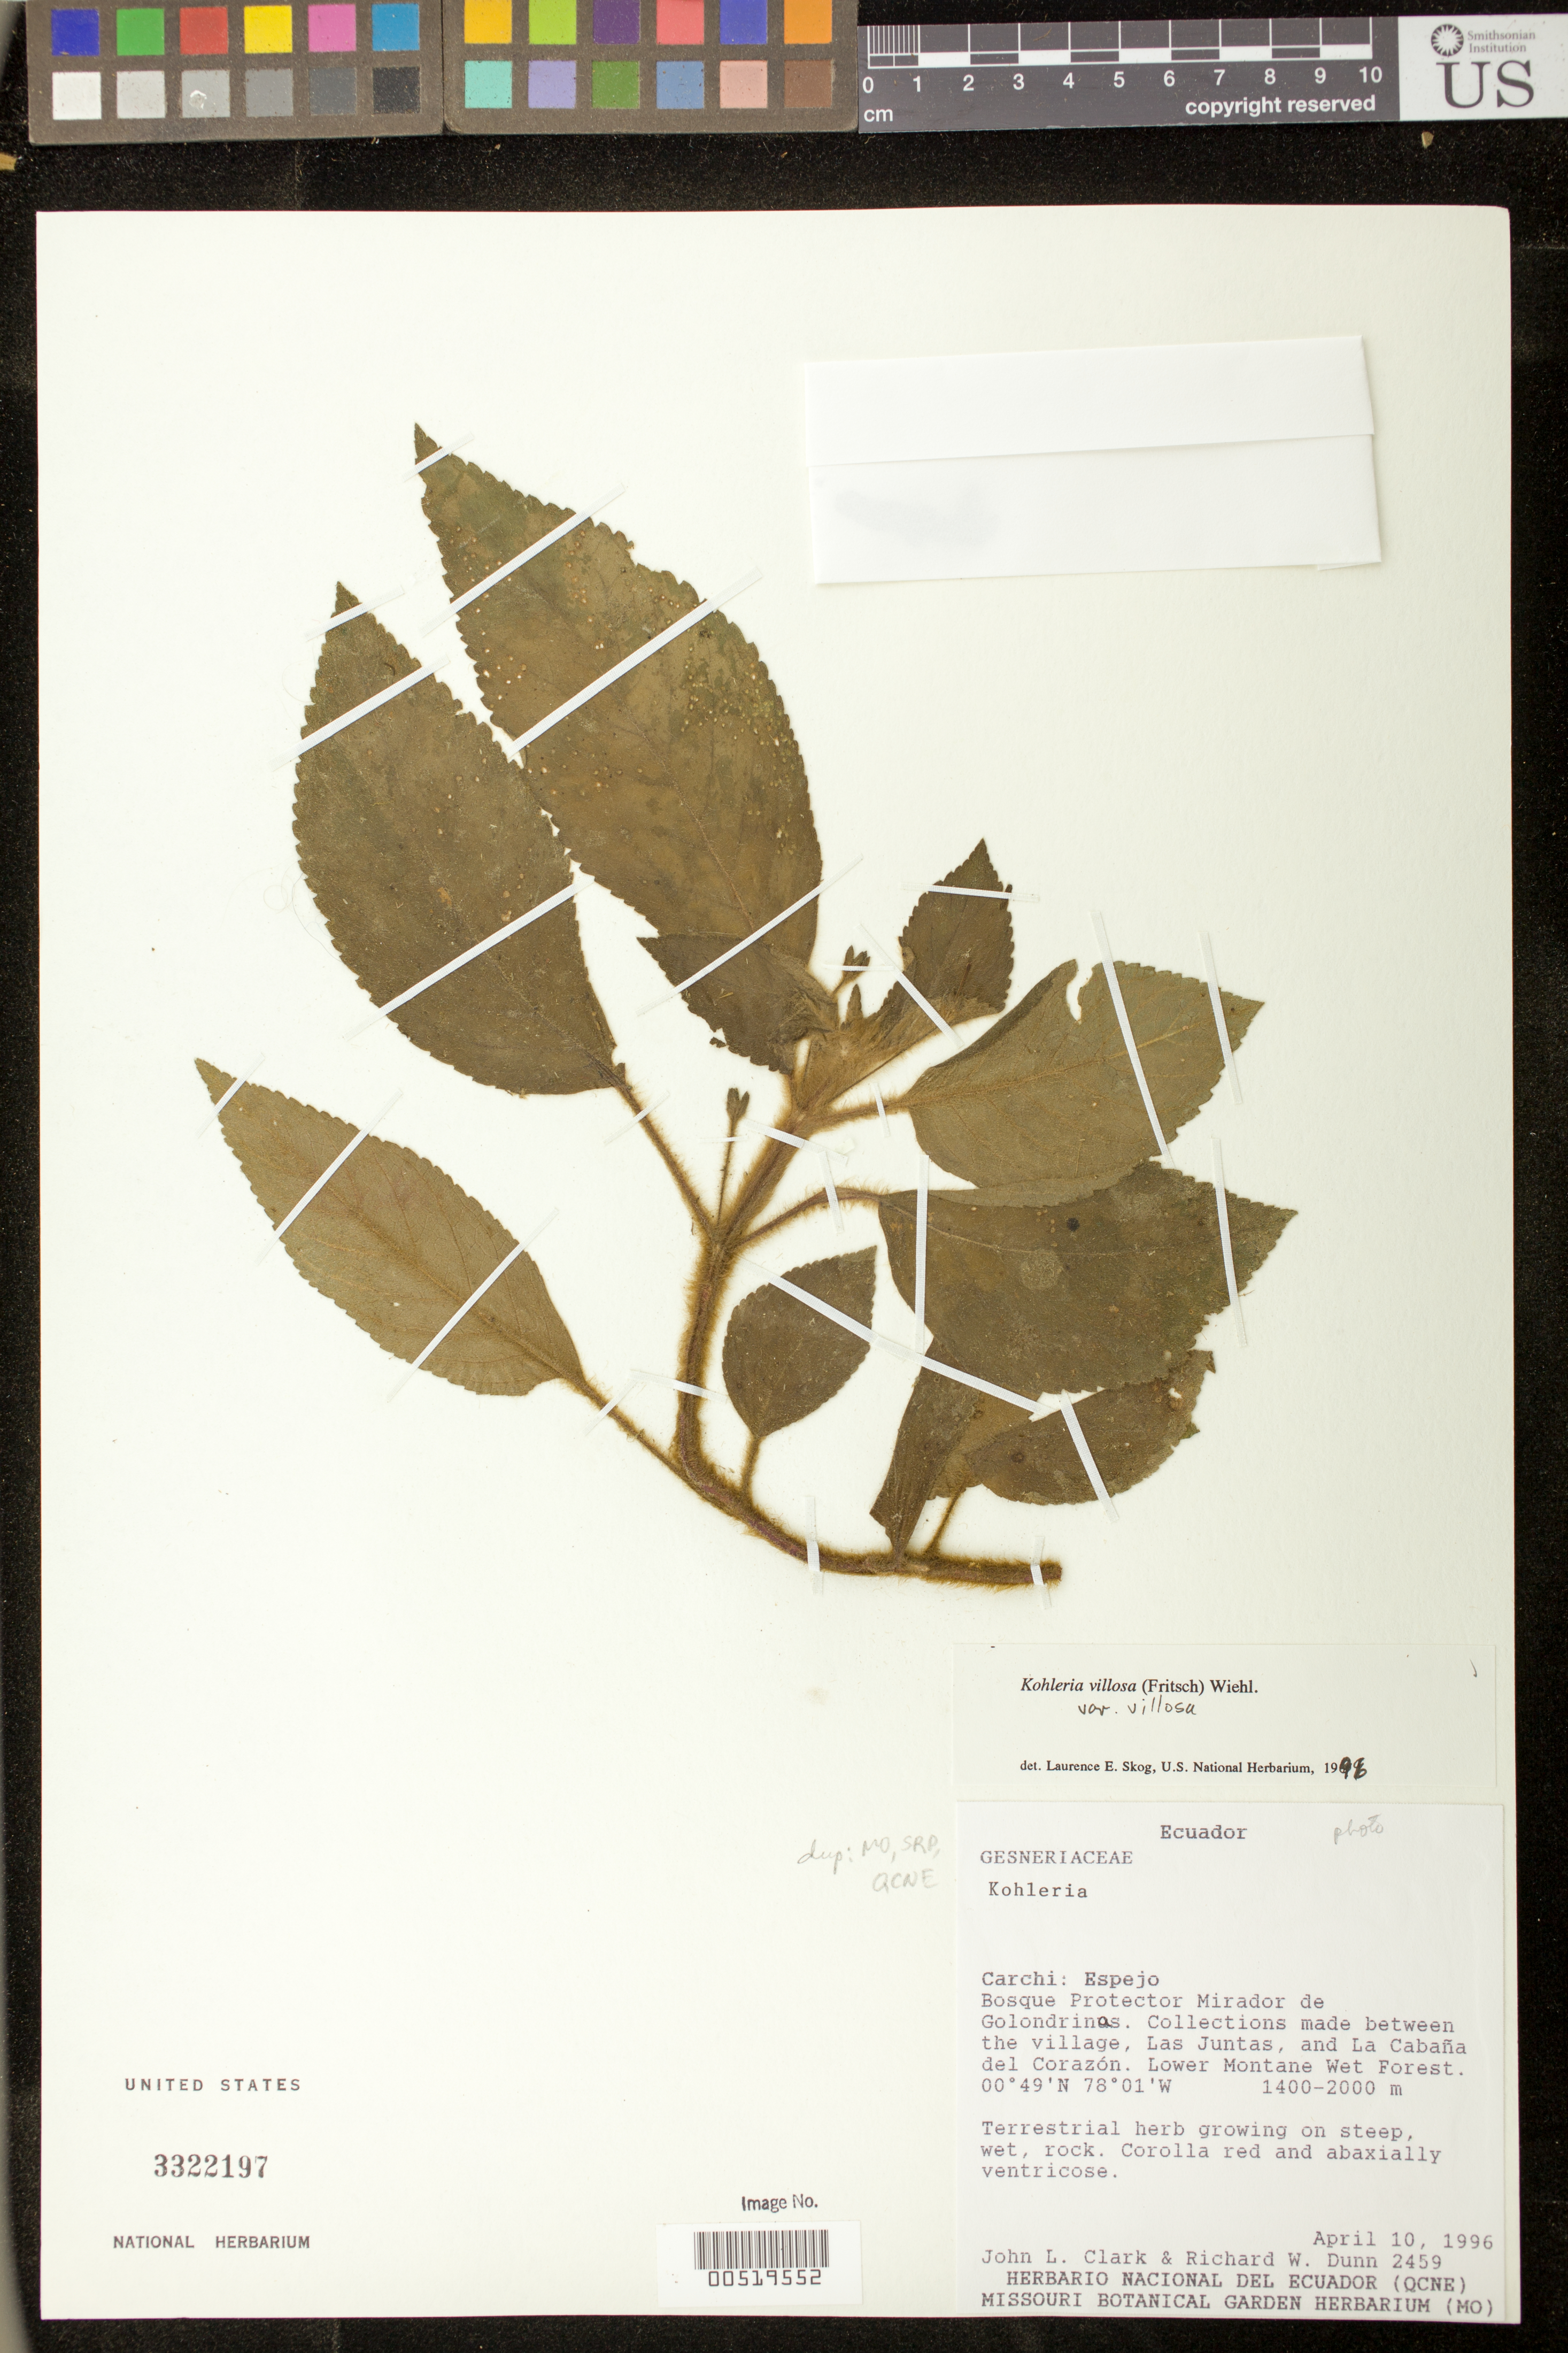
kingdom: Plantae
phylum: Tracheophyta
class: Magnoliopsida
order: Lamiales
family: Gesneriaceae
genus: Kohleria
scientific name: Kohleria villosa var. villosa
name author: (Fritsch) Wiehler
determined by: Skog, Laurence E.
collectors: J. L. Clark & R. Dunn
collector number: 2459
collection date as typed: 10 Apr 1996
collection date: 1996-04-10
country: Ecuador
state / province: Carchi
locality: Espejo; Bosque Protector Mirador de Golondrinas; between the village, Las Juntas, and La Cabaña del Corazón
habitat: Lower montane wet forest; growing on steep, wet rock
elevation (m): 1400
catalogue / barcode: US 3322197